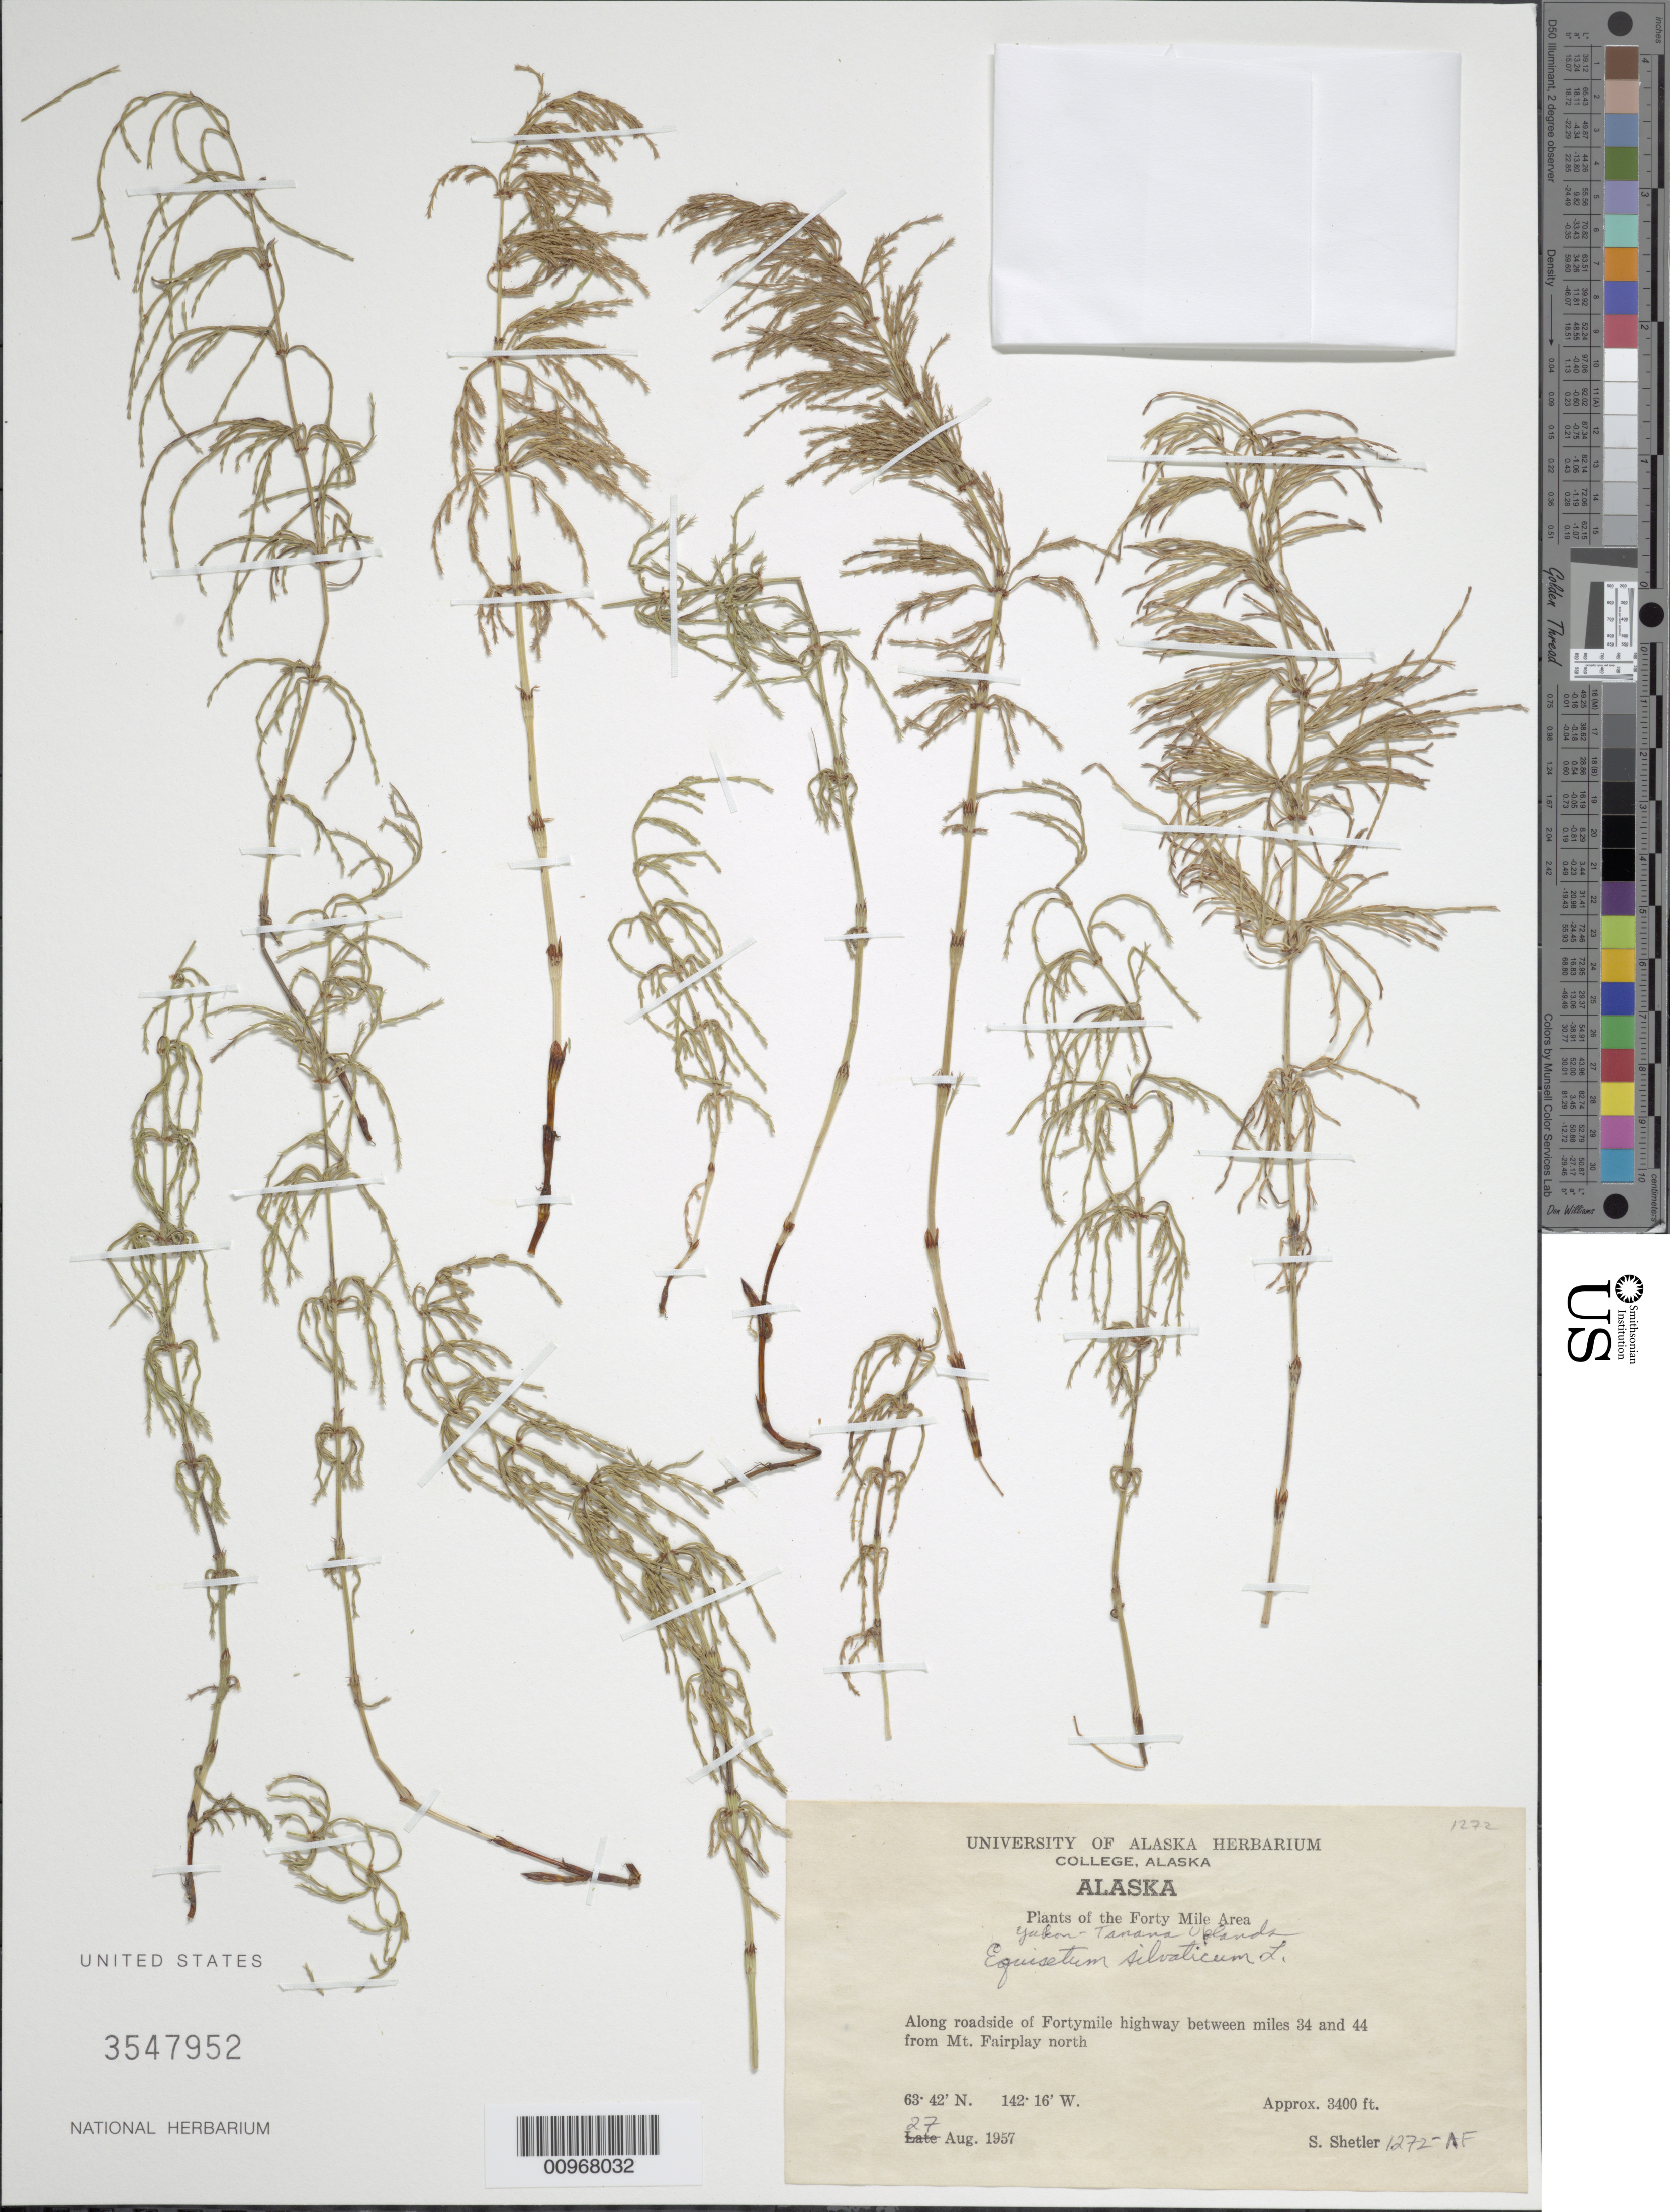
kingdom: Plantae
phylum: Tracheophyta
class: Polypodiopsida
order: Equisetales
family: Equisetaceae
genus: Equisetum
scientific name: Equisetum sylvaticum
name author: L.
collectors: S. Shetler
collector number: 2383AF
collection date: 1957-08-27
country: United States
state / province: Alaska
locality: Forty Mile Area, Along roadside of Fortymile highway between miles 34 and 44 from Mt. Fairyplay north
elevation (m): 1036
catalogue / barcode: US 3547952